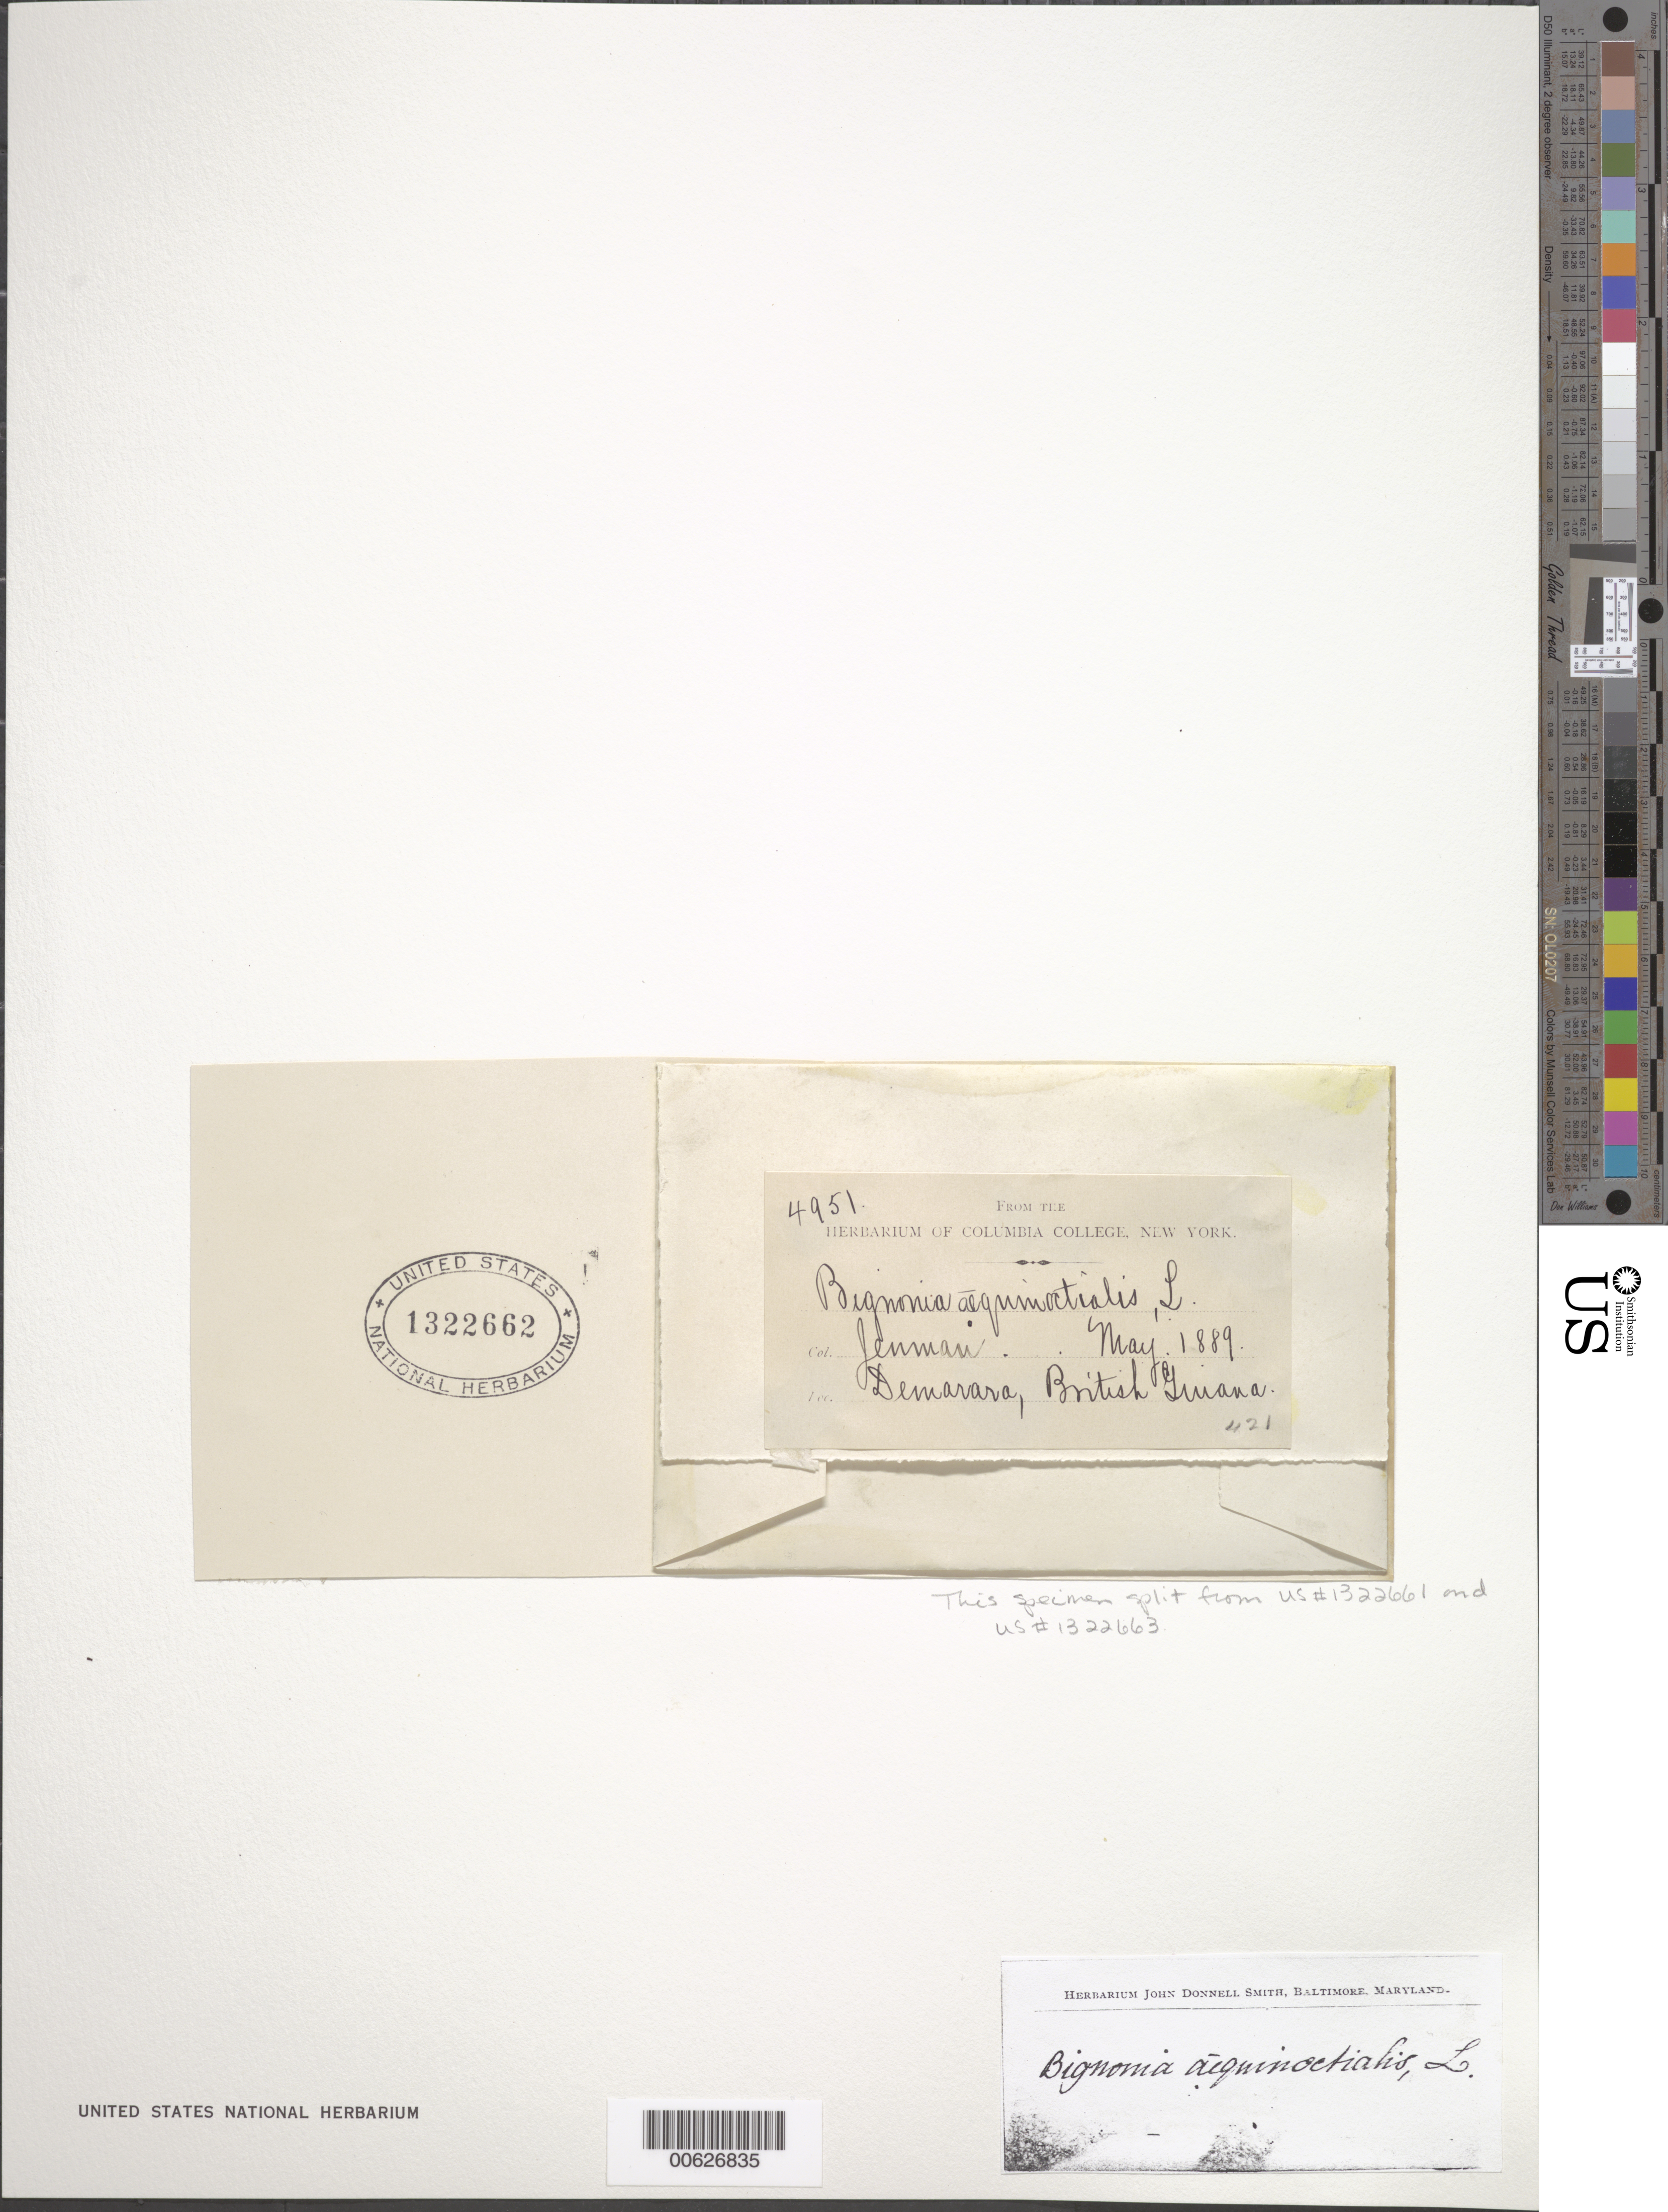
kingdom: Plantae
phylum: Tracheophyta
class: Magnoliopsida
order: Lamiales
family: Bignoniaceae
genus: Bignonia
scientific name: Bignonia aequinoctialis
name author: L.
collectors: G. S. Jenman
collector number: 4951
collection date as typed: May 1889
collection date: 1889-05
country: Guyana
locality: Demerara River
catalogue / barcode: US 1322662